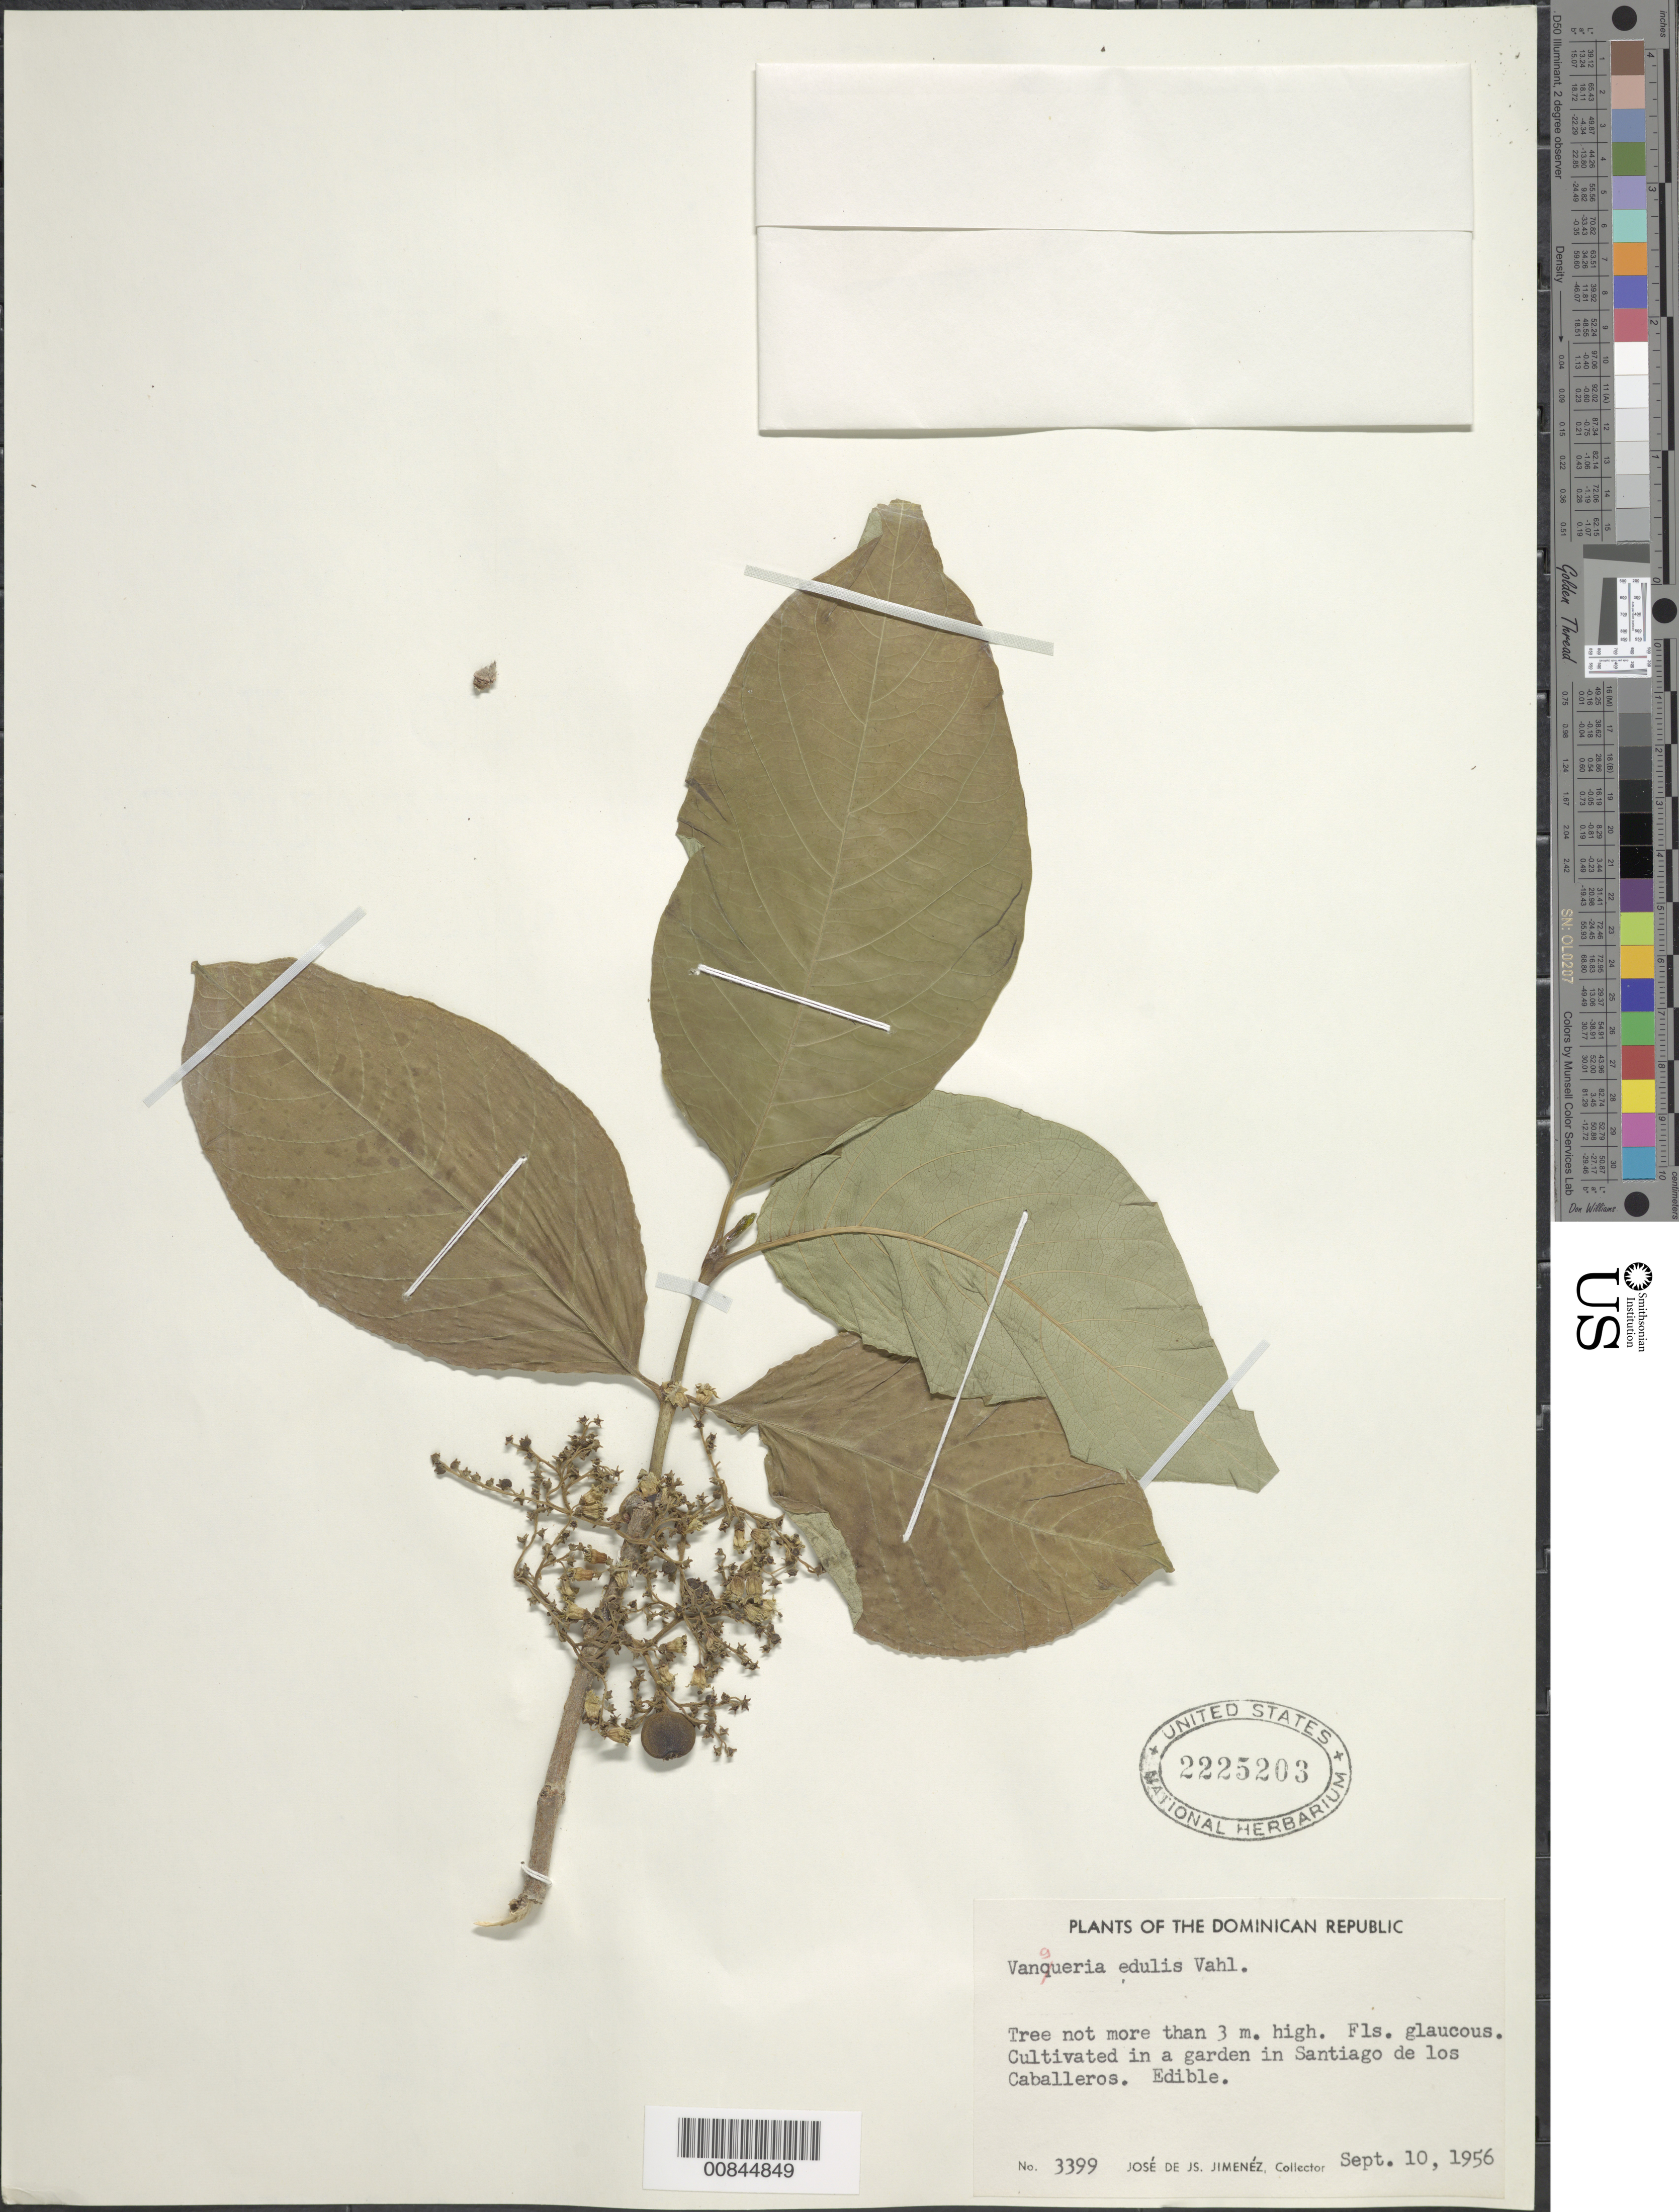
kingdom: Plantae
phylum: Tracheophyta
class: Magnoliopsida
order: Gentianales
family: Rubiaceae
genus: Vangueria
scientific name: Vangueria madagascariensis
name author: J.F. Gmel.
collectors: J. J. Jiménez Almonte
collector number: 3399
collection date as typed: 10 Sep 1956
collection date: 1956-09-10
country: Dominican Republic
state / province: Santiago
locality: Santiago de los Caballeros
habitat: In garden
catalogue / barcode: US 2225203